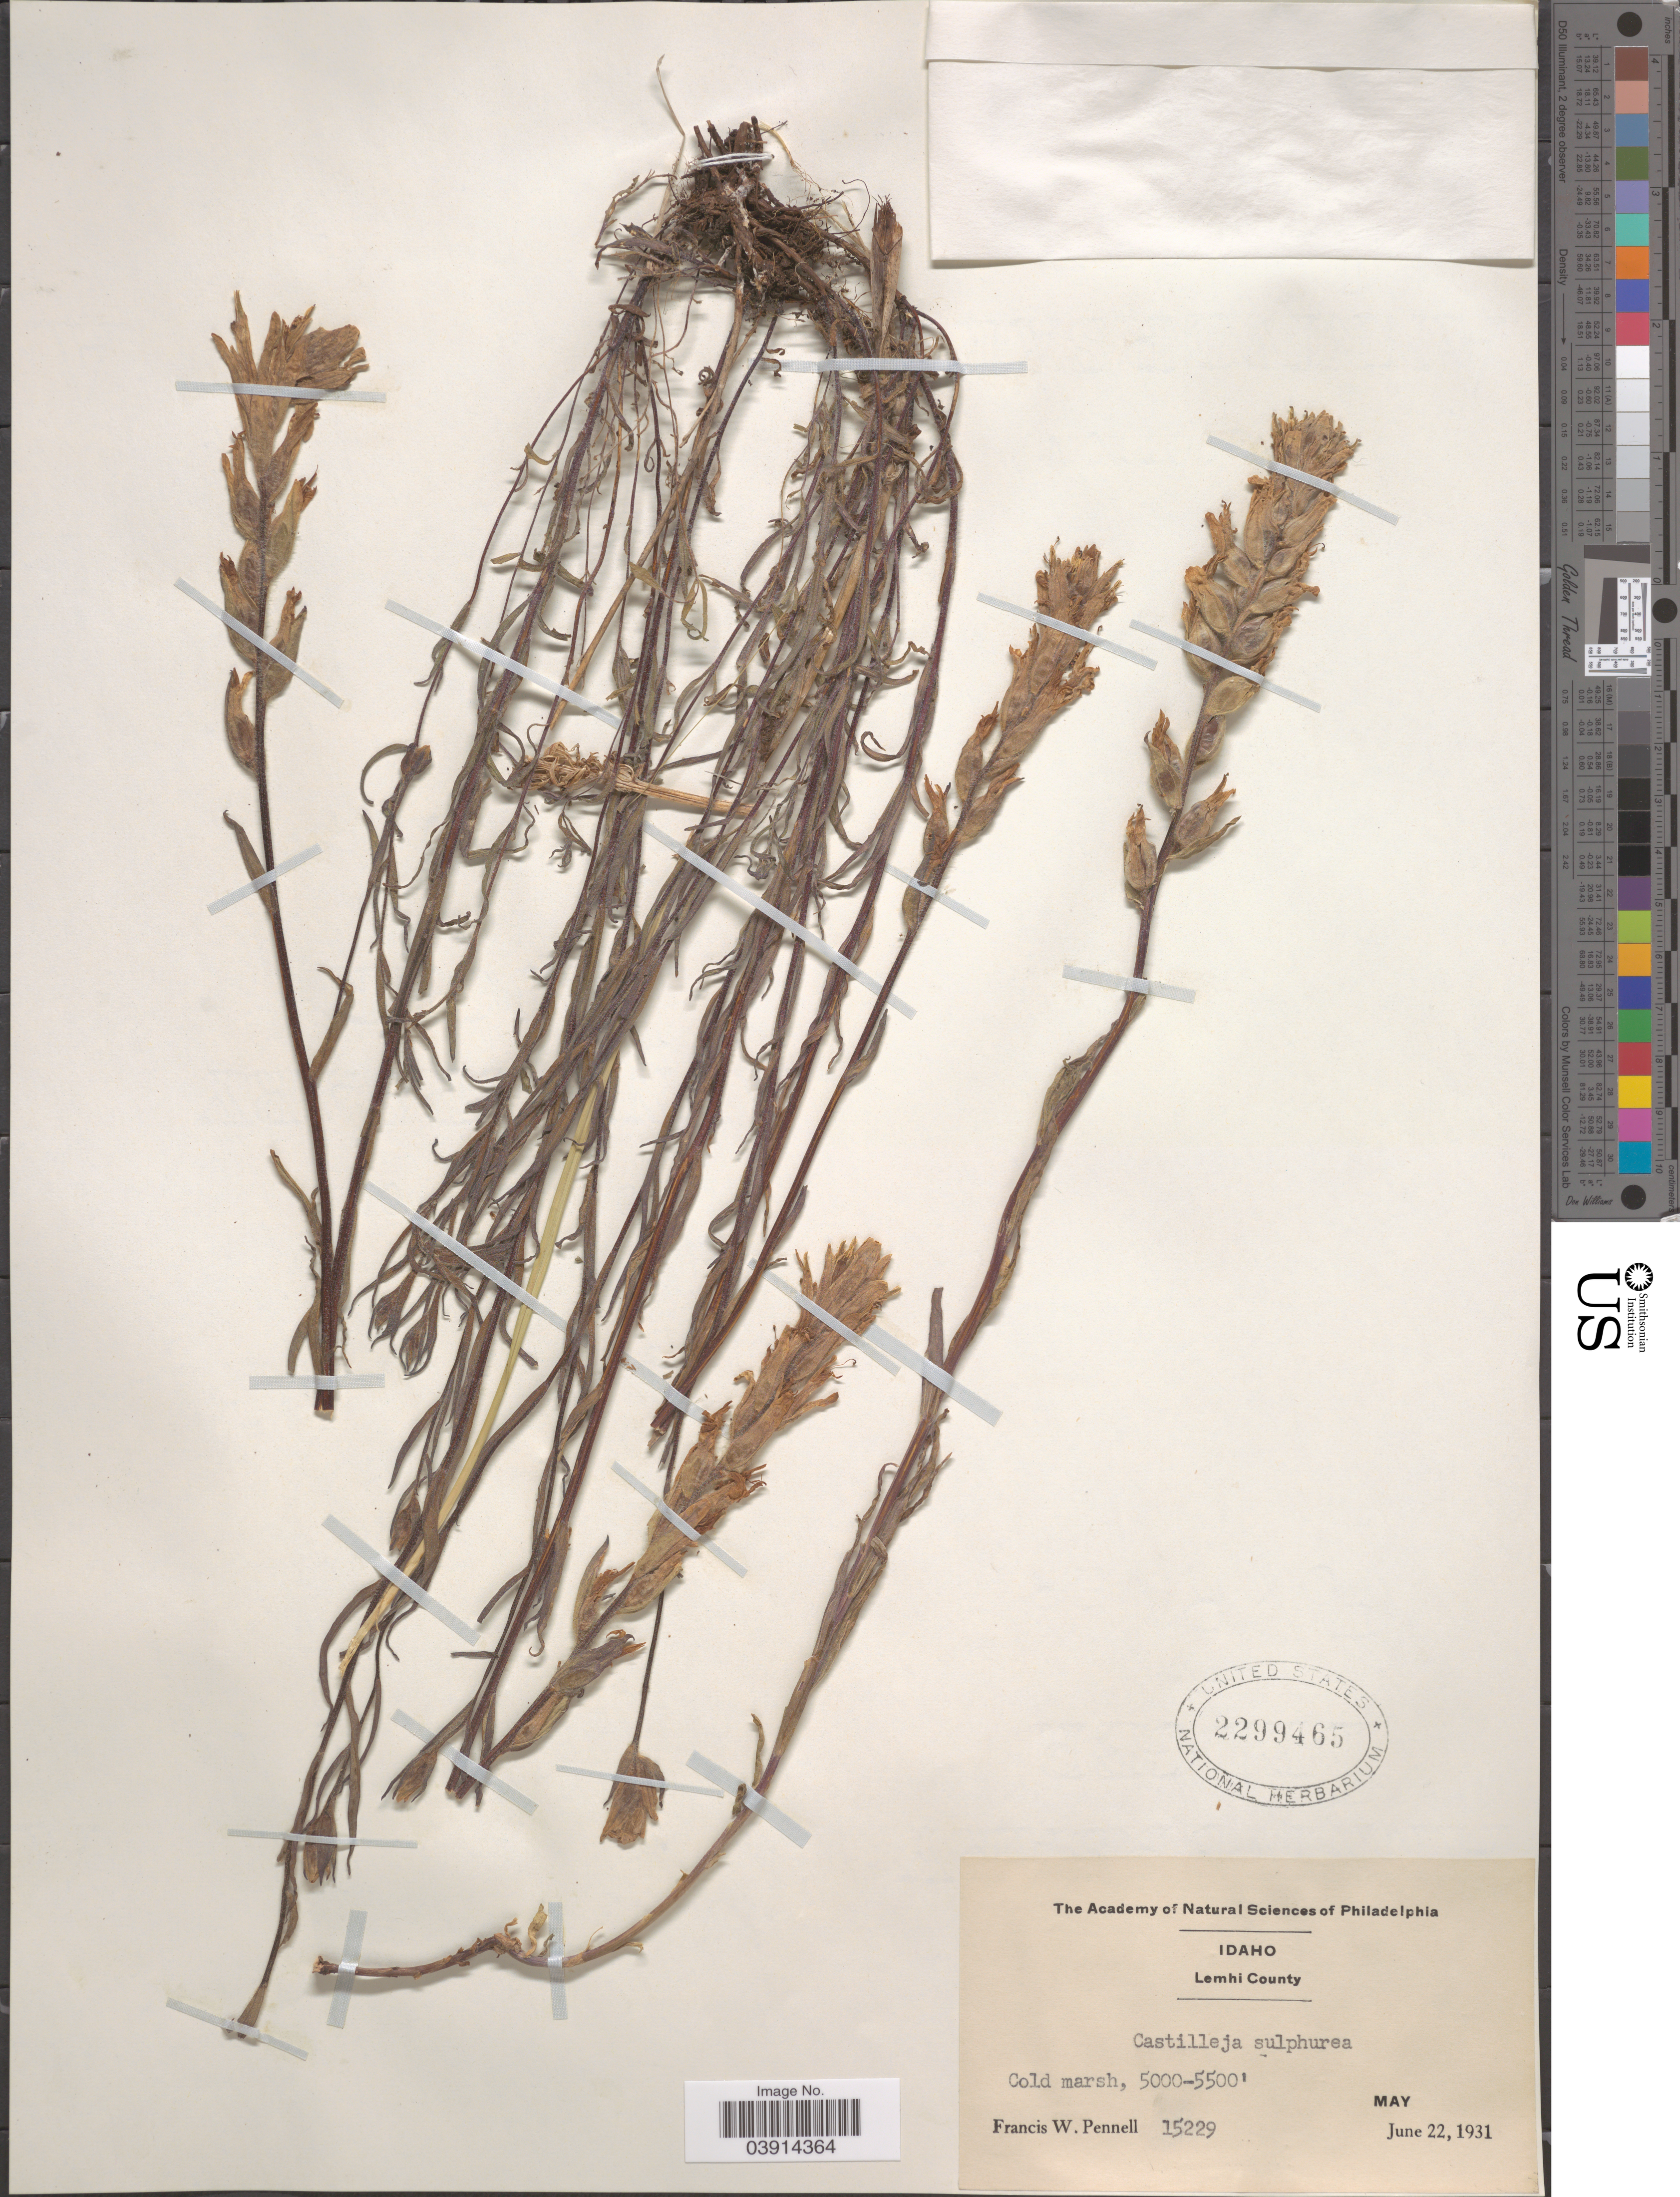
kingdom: Plantae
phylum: Tracheophyta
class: Magnoliopsida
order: Lamiales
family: Orobanchaceae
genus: Castilleja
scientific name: Castilleja sulphurea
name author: Rydb.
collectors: F. W. Pennell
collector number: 15229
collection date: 1931-06-22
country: United States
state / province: Idaho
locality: Lemhi County. May.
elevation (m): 1524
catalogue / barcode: US 2299465